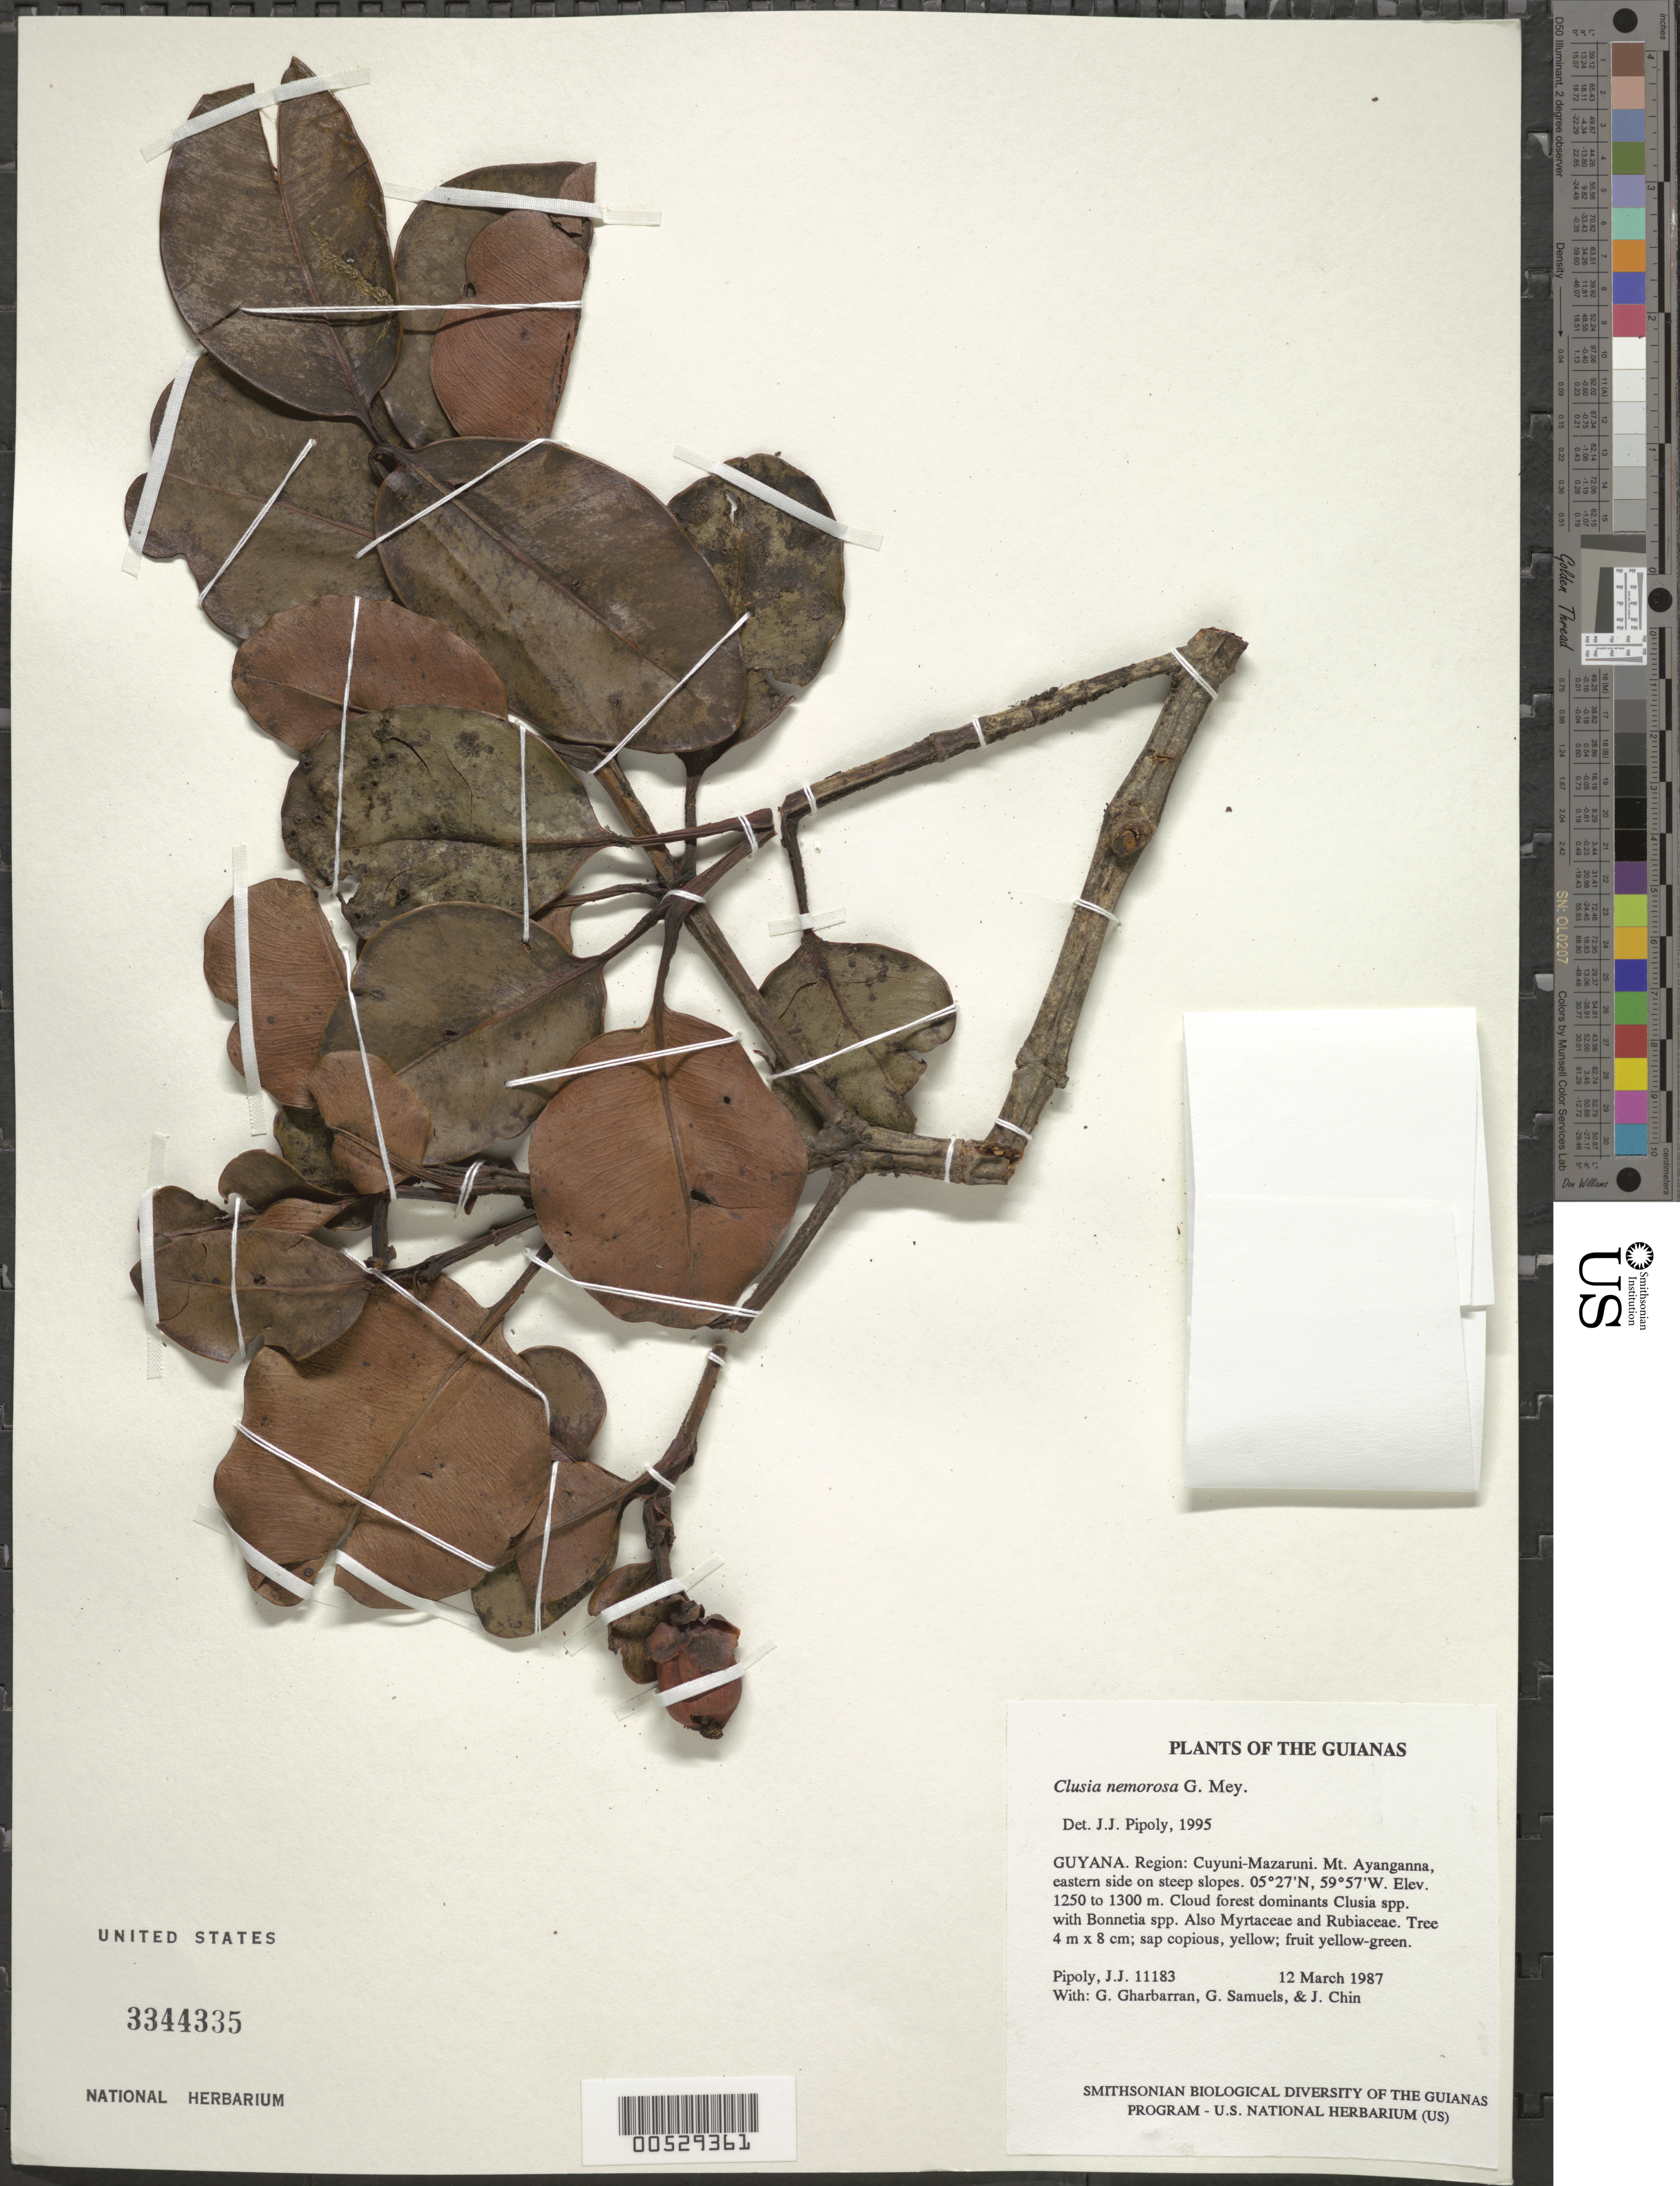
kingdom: Plantae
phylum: Tracheophyta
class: Magnoliopsida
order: Malpighiales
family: Clusiaceae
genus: Clusia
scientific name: Clusia nemorosa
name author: G. Mey.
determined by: Pipoly, J. J., III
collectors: J. J. Pipoly, G. Gharbarran, G. Samuels & J. Chin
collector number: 11183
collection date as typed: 12 March 1987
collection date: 1987-03-12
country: Guyana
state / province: Cuyuni-Mazaruni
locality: Mt. Ayanganna, eastern side on steep slopes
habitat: Cloud forest dominants Clusia spp. with Bonnetia spp. Also Myrtaceae and Rubiaceae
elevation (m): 1250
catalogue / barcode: US 3344335